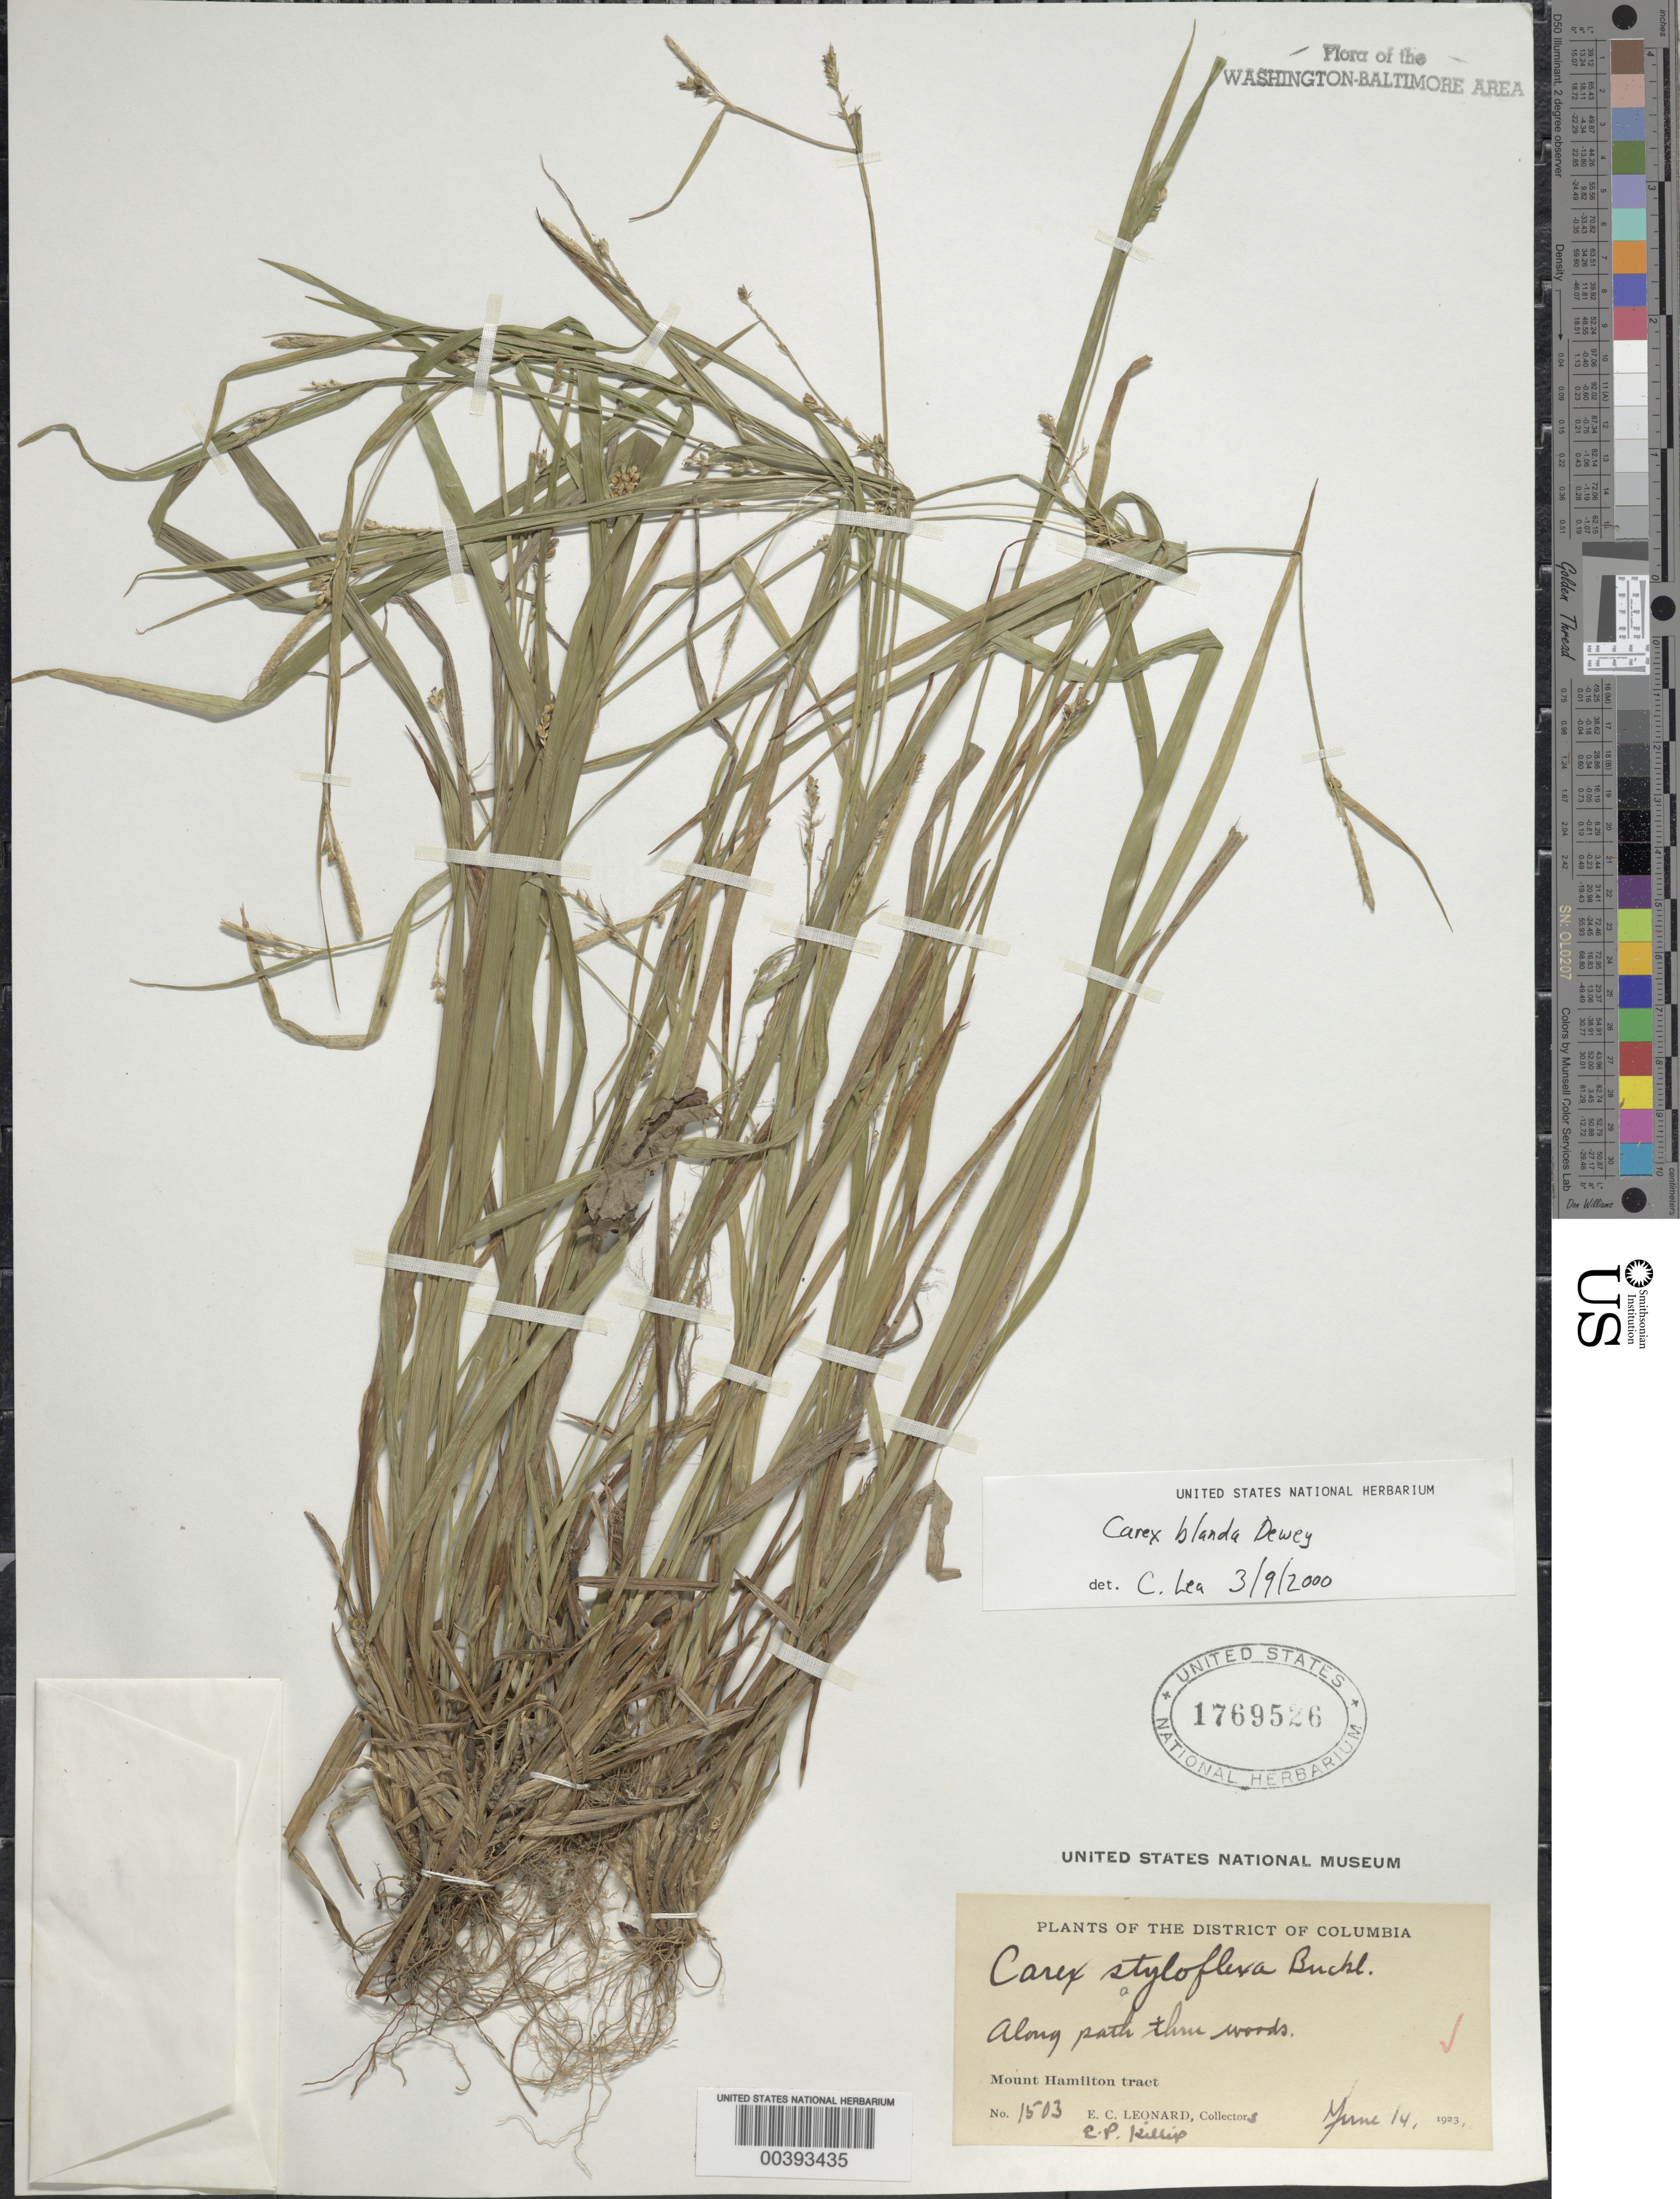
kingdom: Plantae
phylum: Tracheophyta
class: Liliopsida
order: Poales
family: Cyperaceae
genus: Carex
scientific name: Carex blanda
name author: Dewey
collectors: E. C. Leonard & E. P. Killip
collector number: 1503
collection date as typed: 14 Jun 1923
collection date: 1923-06-14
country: United States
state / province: District of Columbia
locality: Mount Hamilton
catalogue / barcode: US 1769526